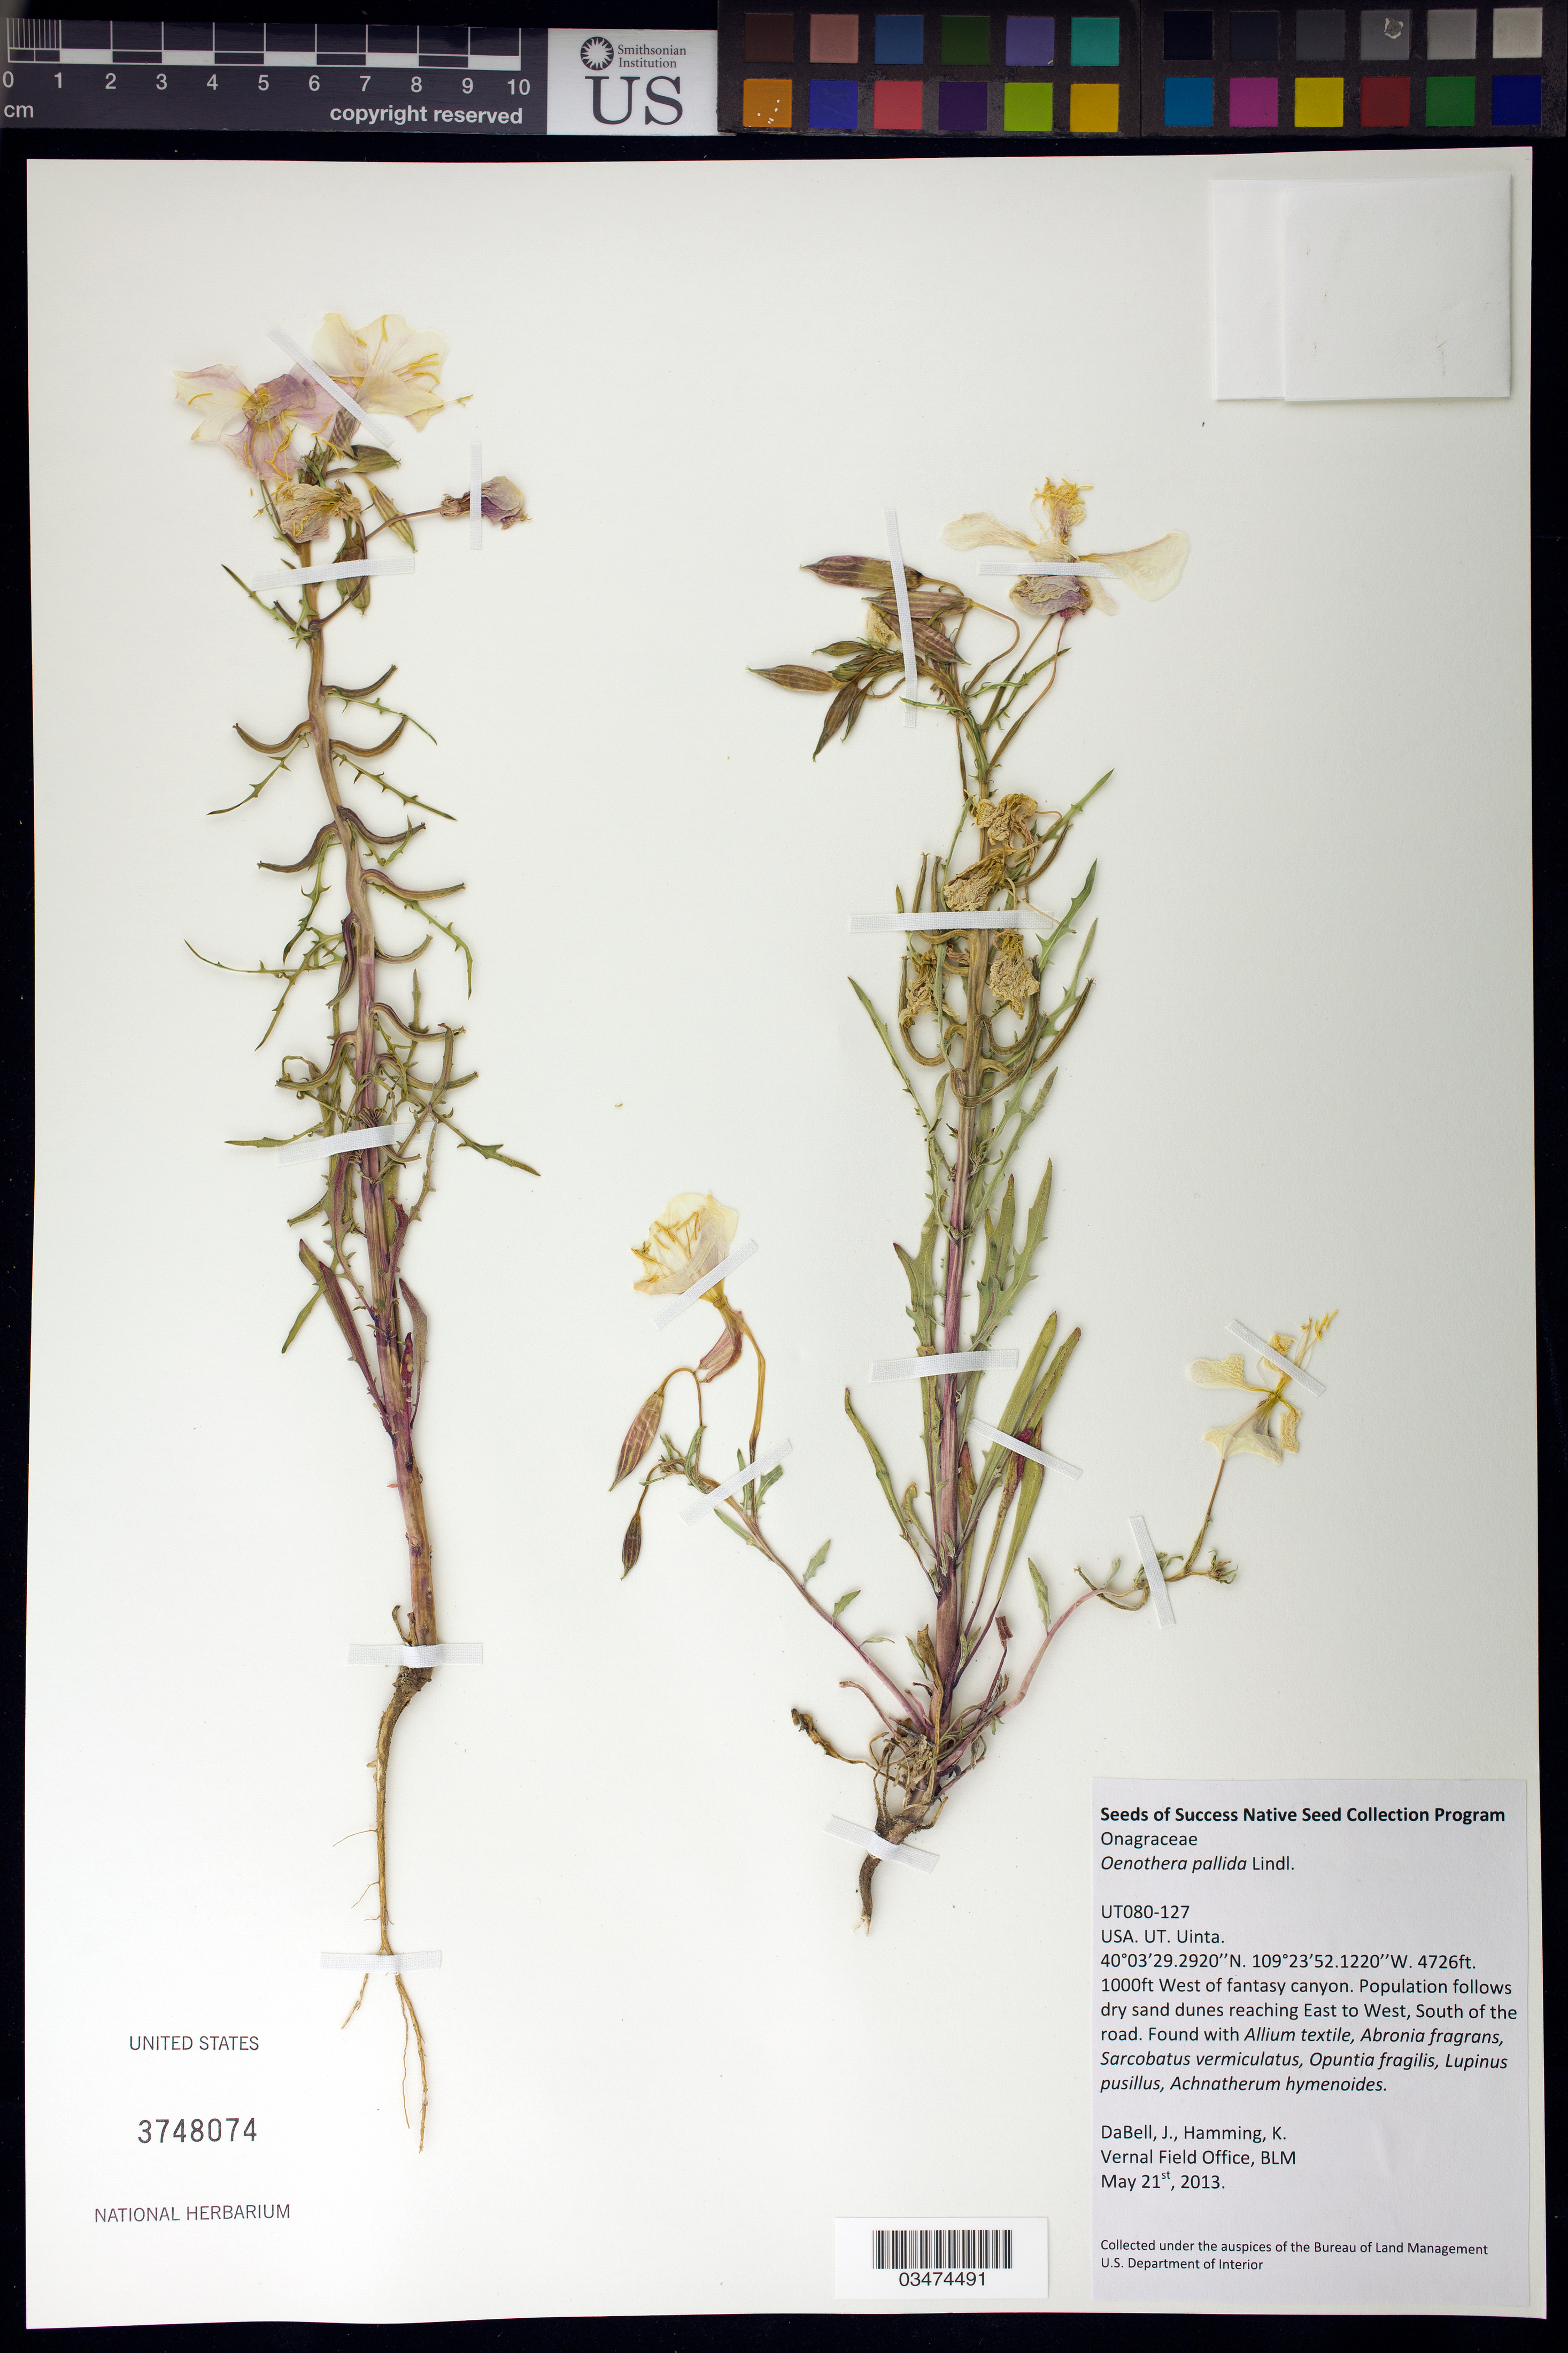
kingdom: Plantae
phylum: Tracheophyta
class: Magnoliopsida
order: Myrtales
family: Onagraceae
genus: Oenothera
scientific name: Oenothera pallida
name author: Lindl.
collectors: J. DaBell & K. Hamming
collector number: UT080-127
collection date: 2013-05-21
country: United States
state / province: Utah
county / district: Uintah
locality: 1000 ft W of Fantasy canyon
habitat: With Allium textile, Opuntia fragilis, Lupinus pusillus.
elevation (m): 1440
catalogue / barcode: US 3748074